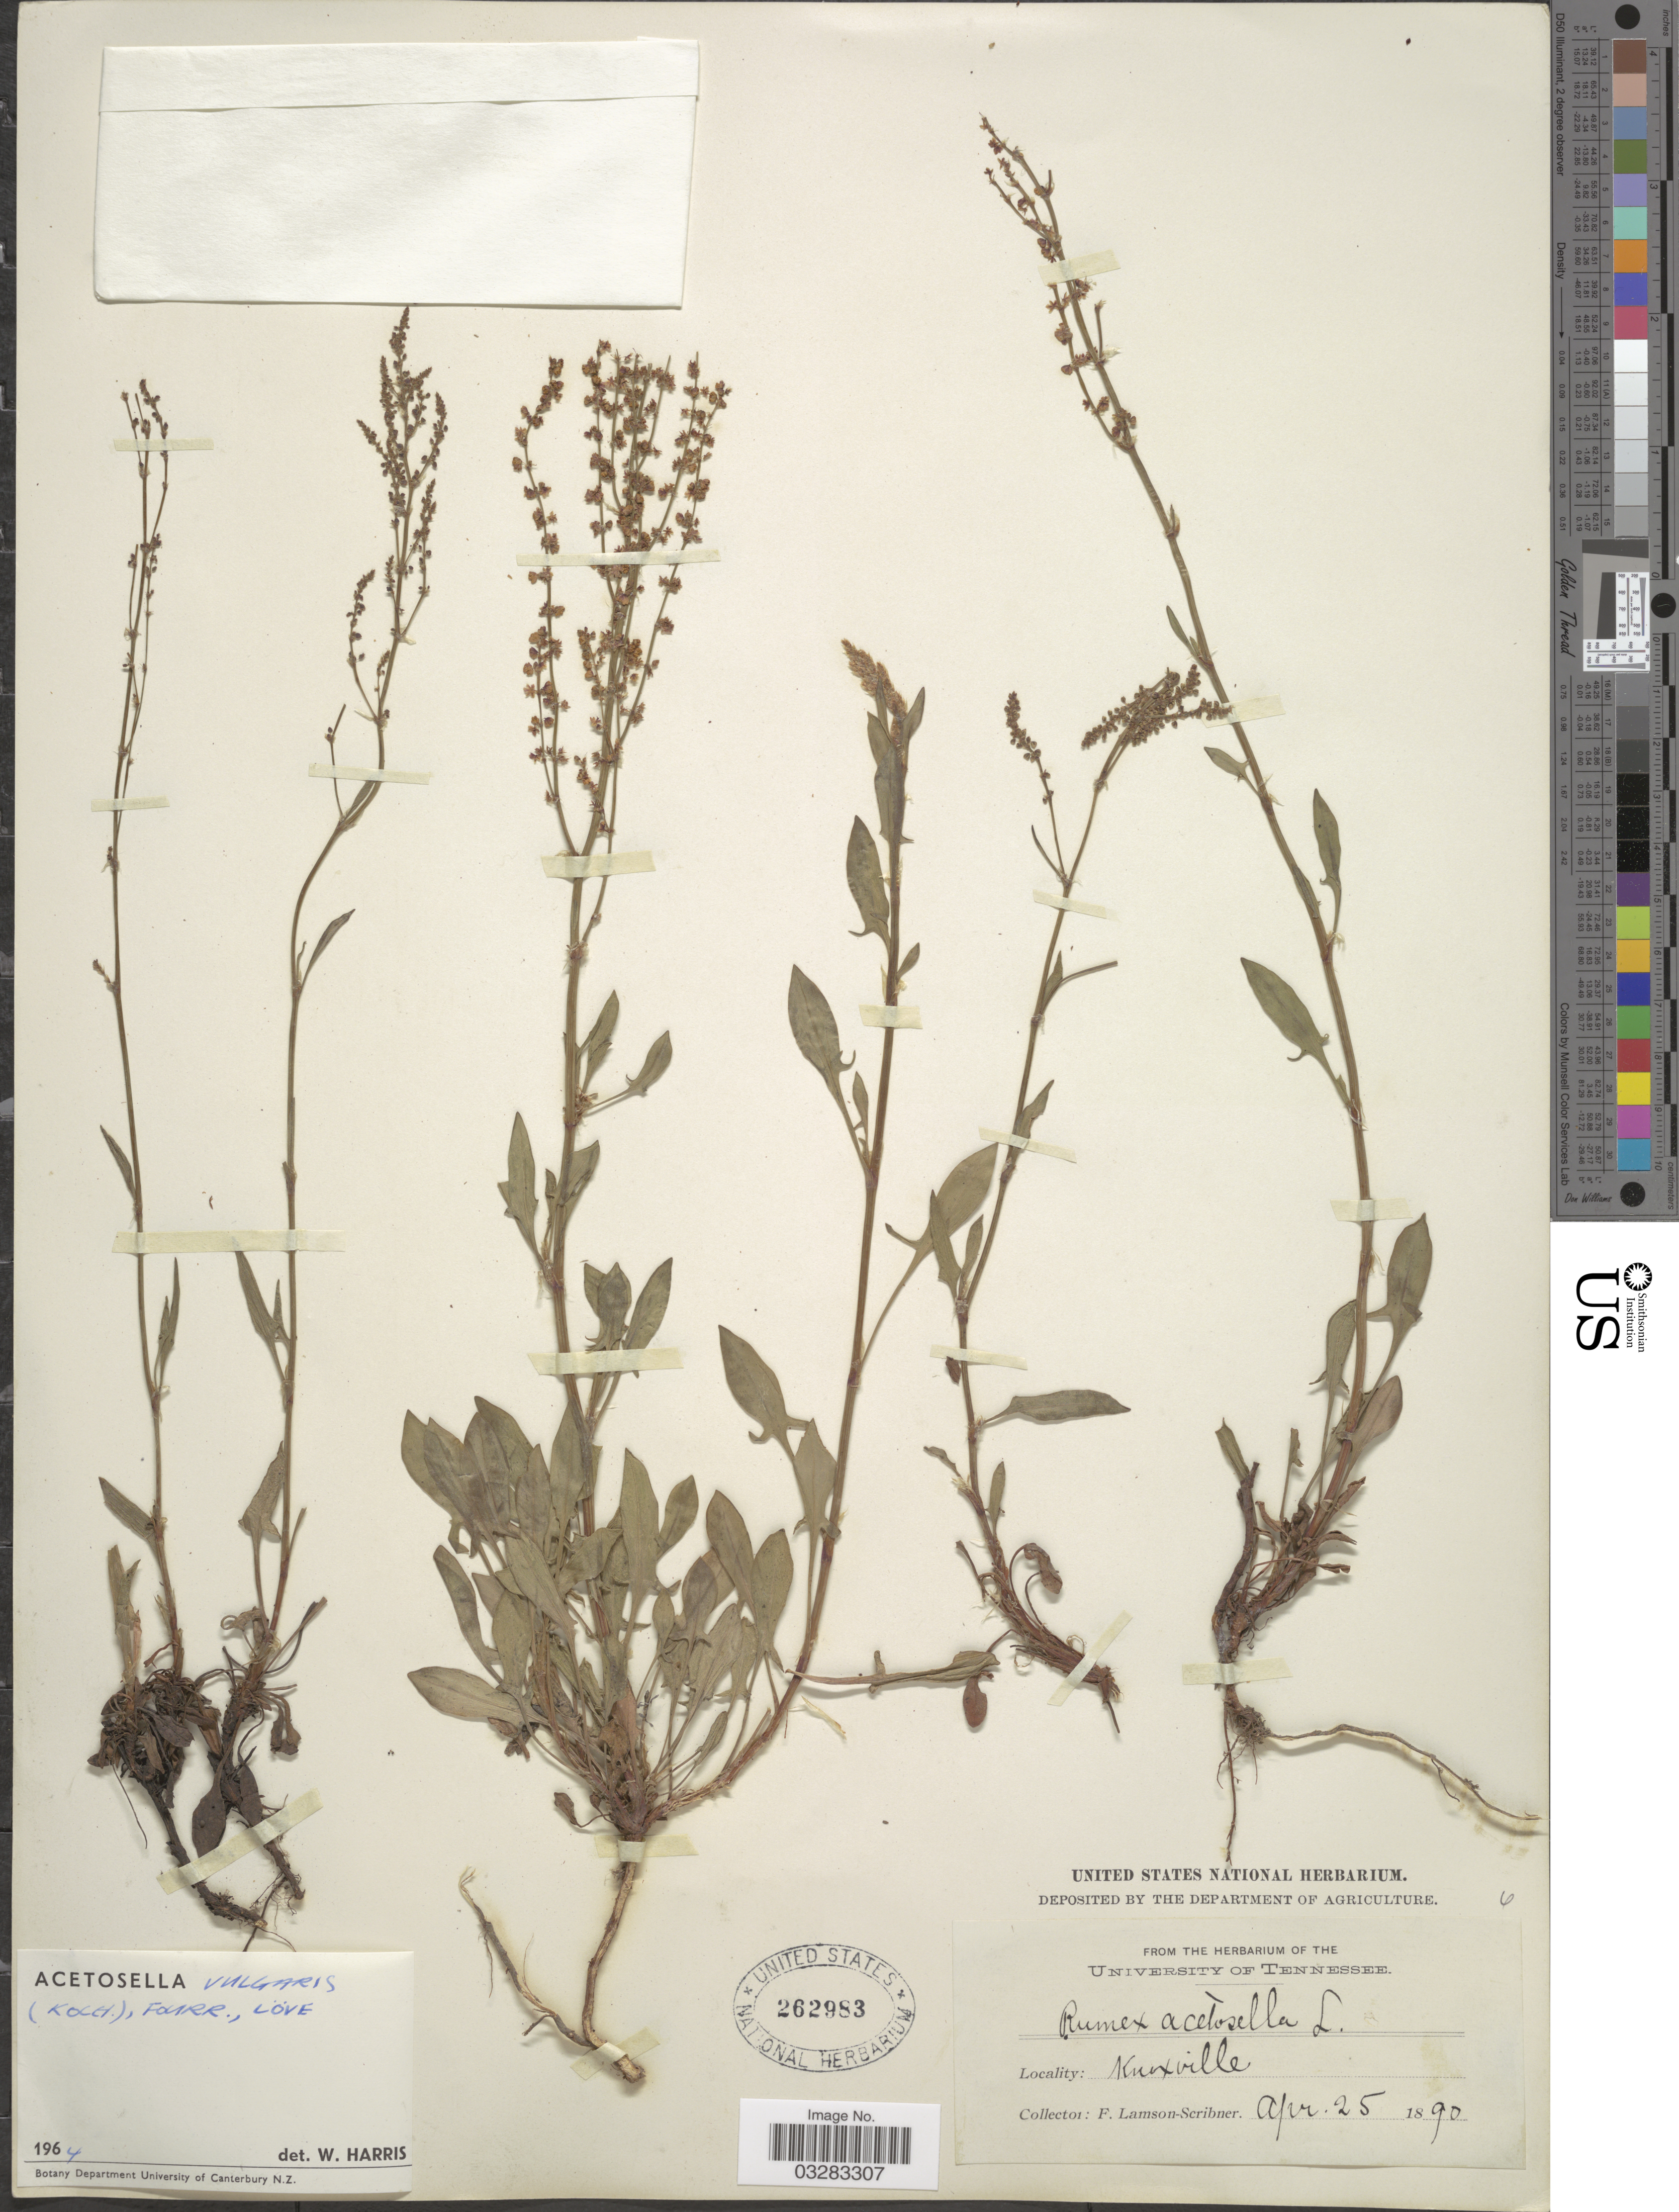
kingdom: Plantae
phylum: Tracheophyta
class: Magnoliopsida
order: Caryophyllales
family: Polygonaceae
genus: Rumex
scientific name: Rumex acetosella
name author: L.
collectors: F. Lamson-Scribner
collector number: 6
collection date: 1890-04-25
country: United States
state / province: Tennessee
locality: Knoxville.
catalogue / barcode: US 262983